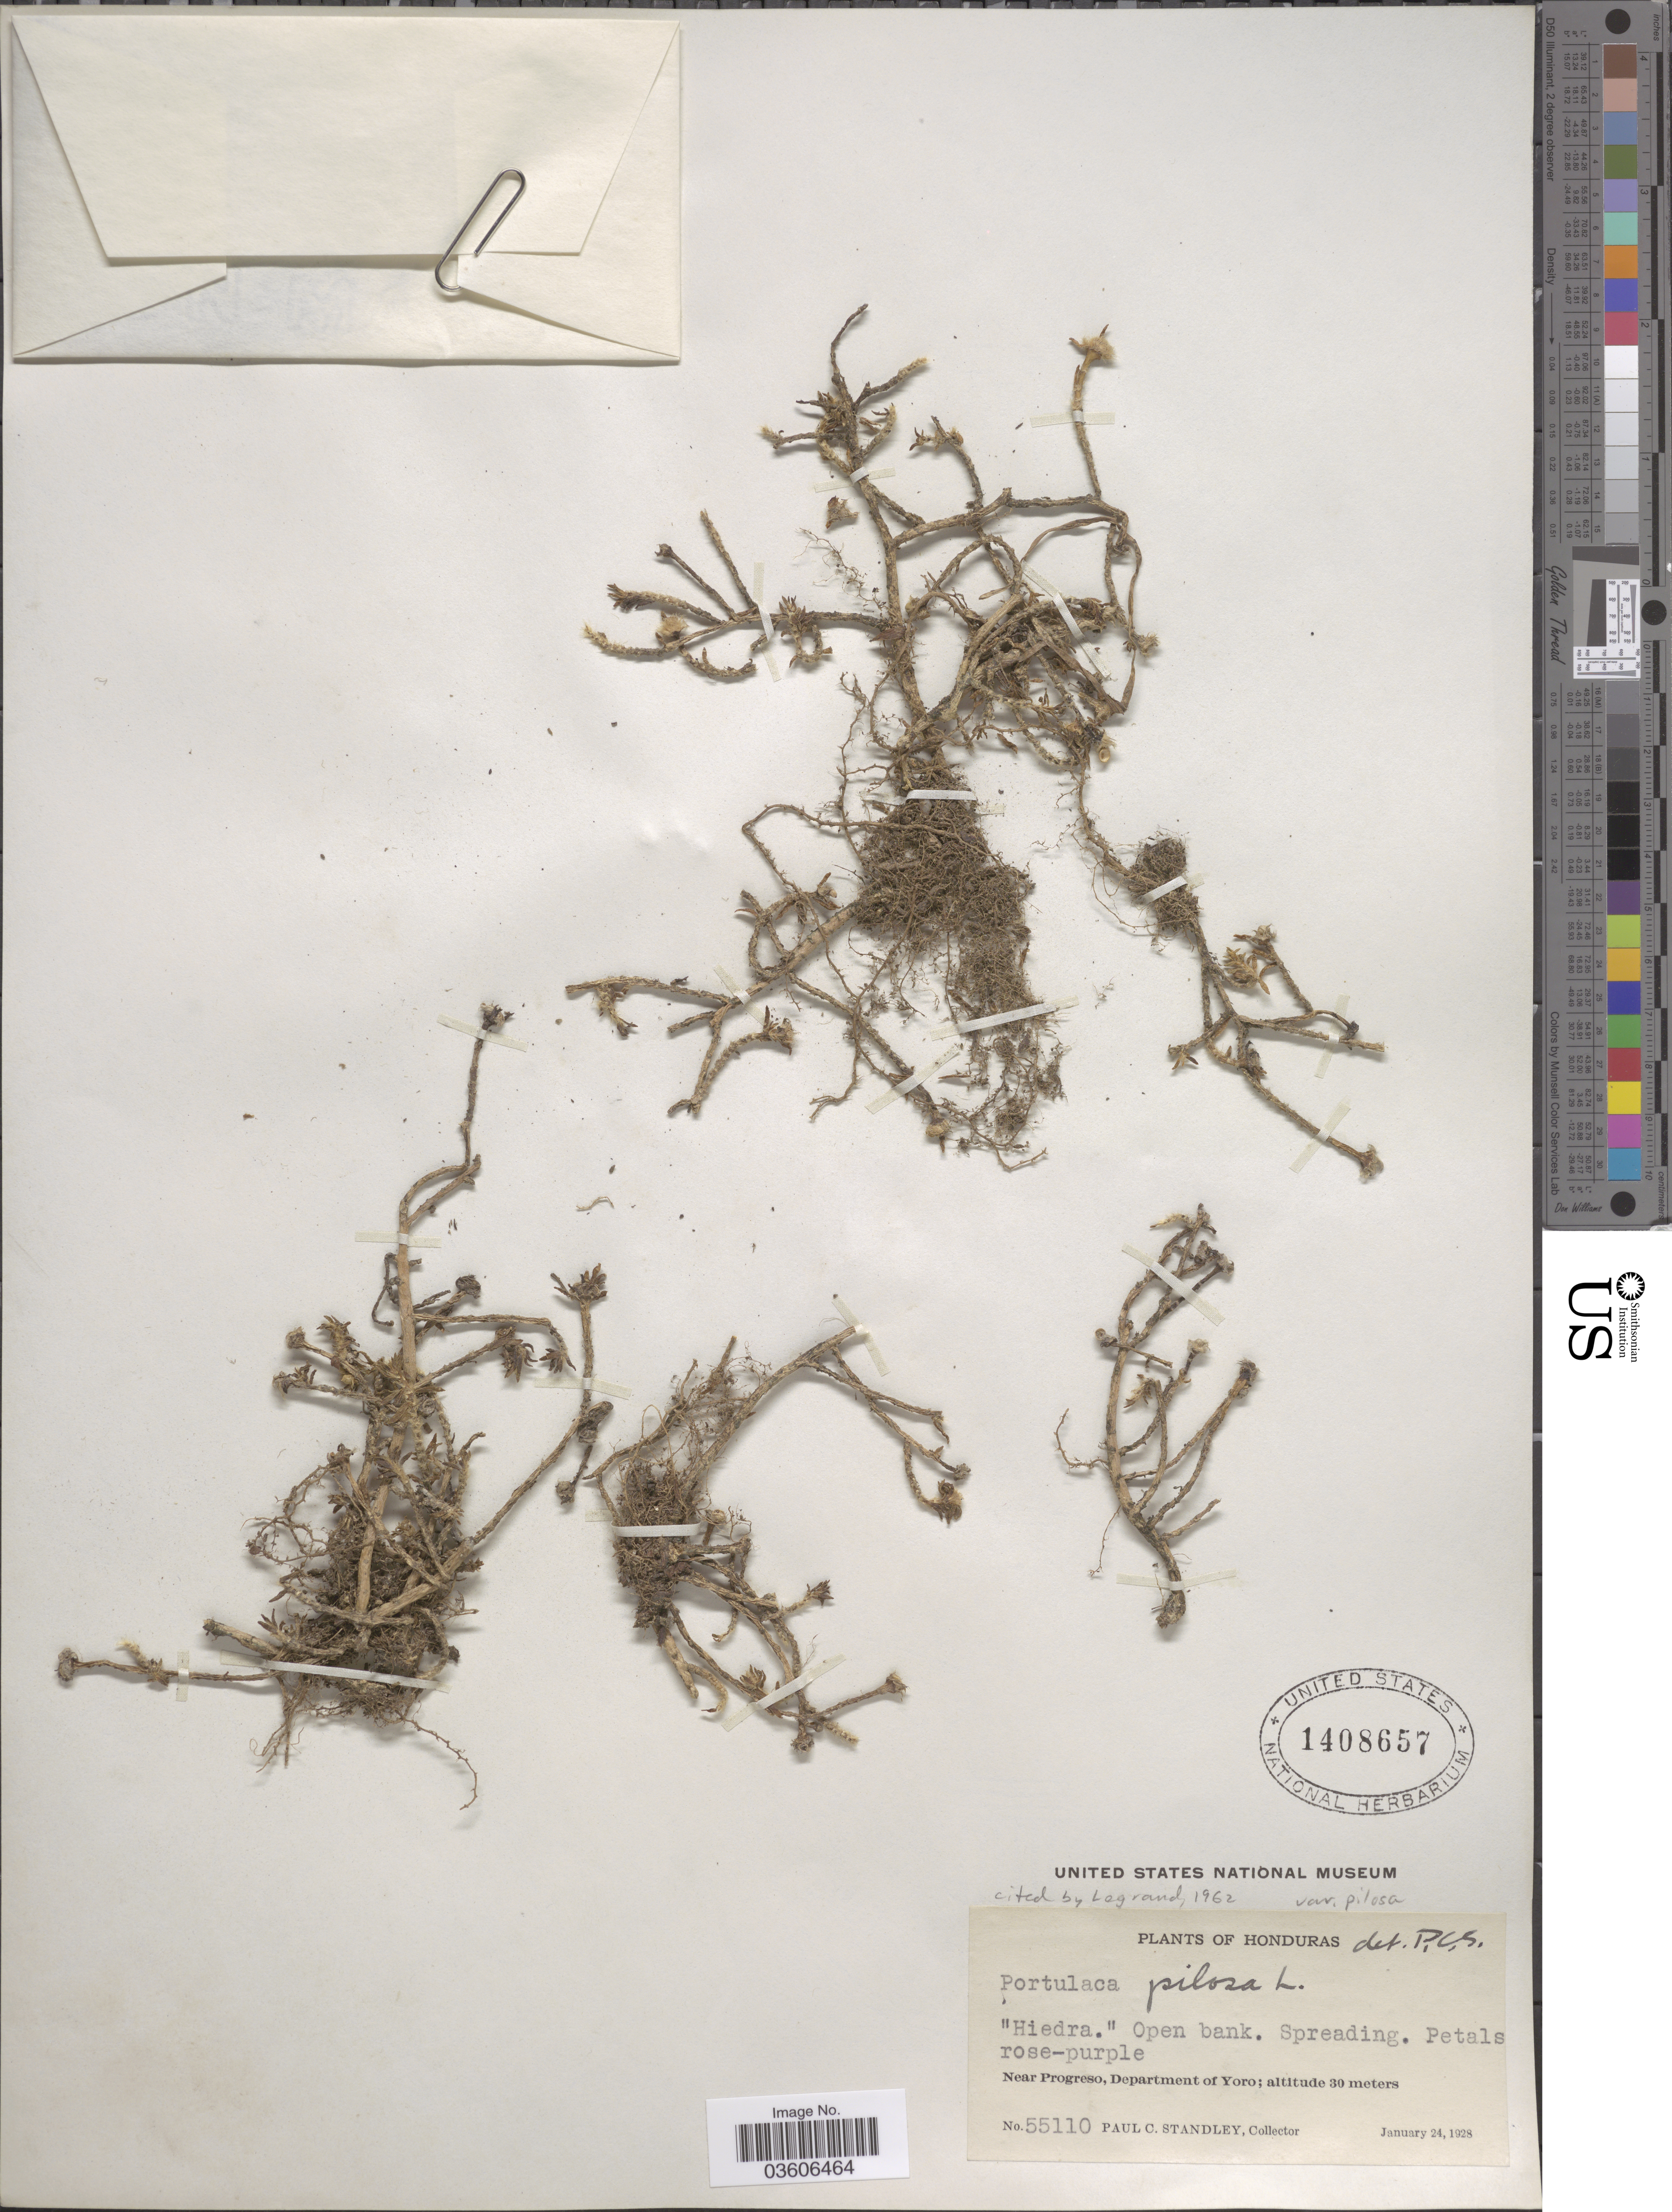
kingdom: Plantae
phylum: Tracheophyta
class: Magnoliopsida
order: Caryophyllales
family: Portulacaceae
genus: Portulaca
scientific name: Portulaca pilosa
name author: L.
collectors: P. C. Standley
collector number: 55110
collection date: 1928-01-24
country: Honduras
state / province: Yoro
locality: Near Progreso, Department of Yoro.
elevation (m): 30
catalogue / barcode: US 1408657